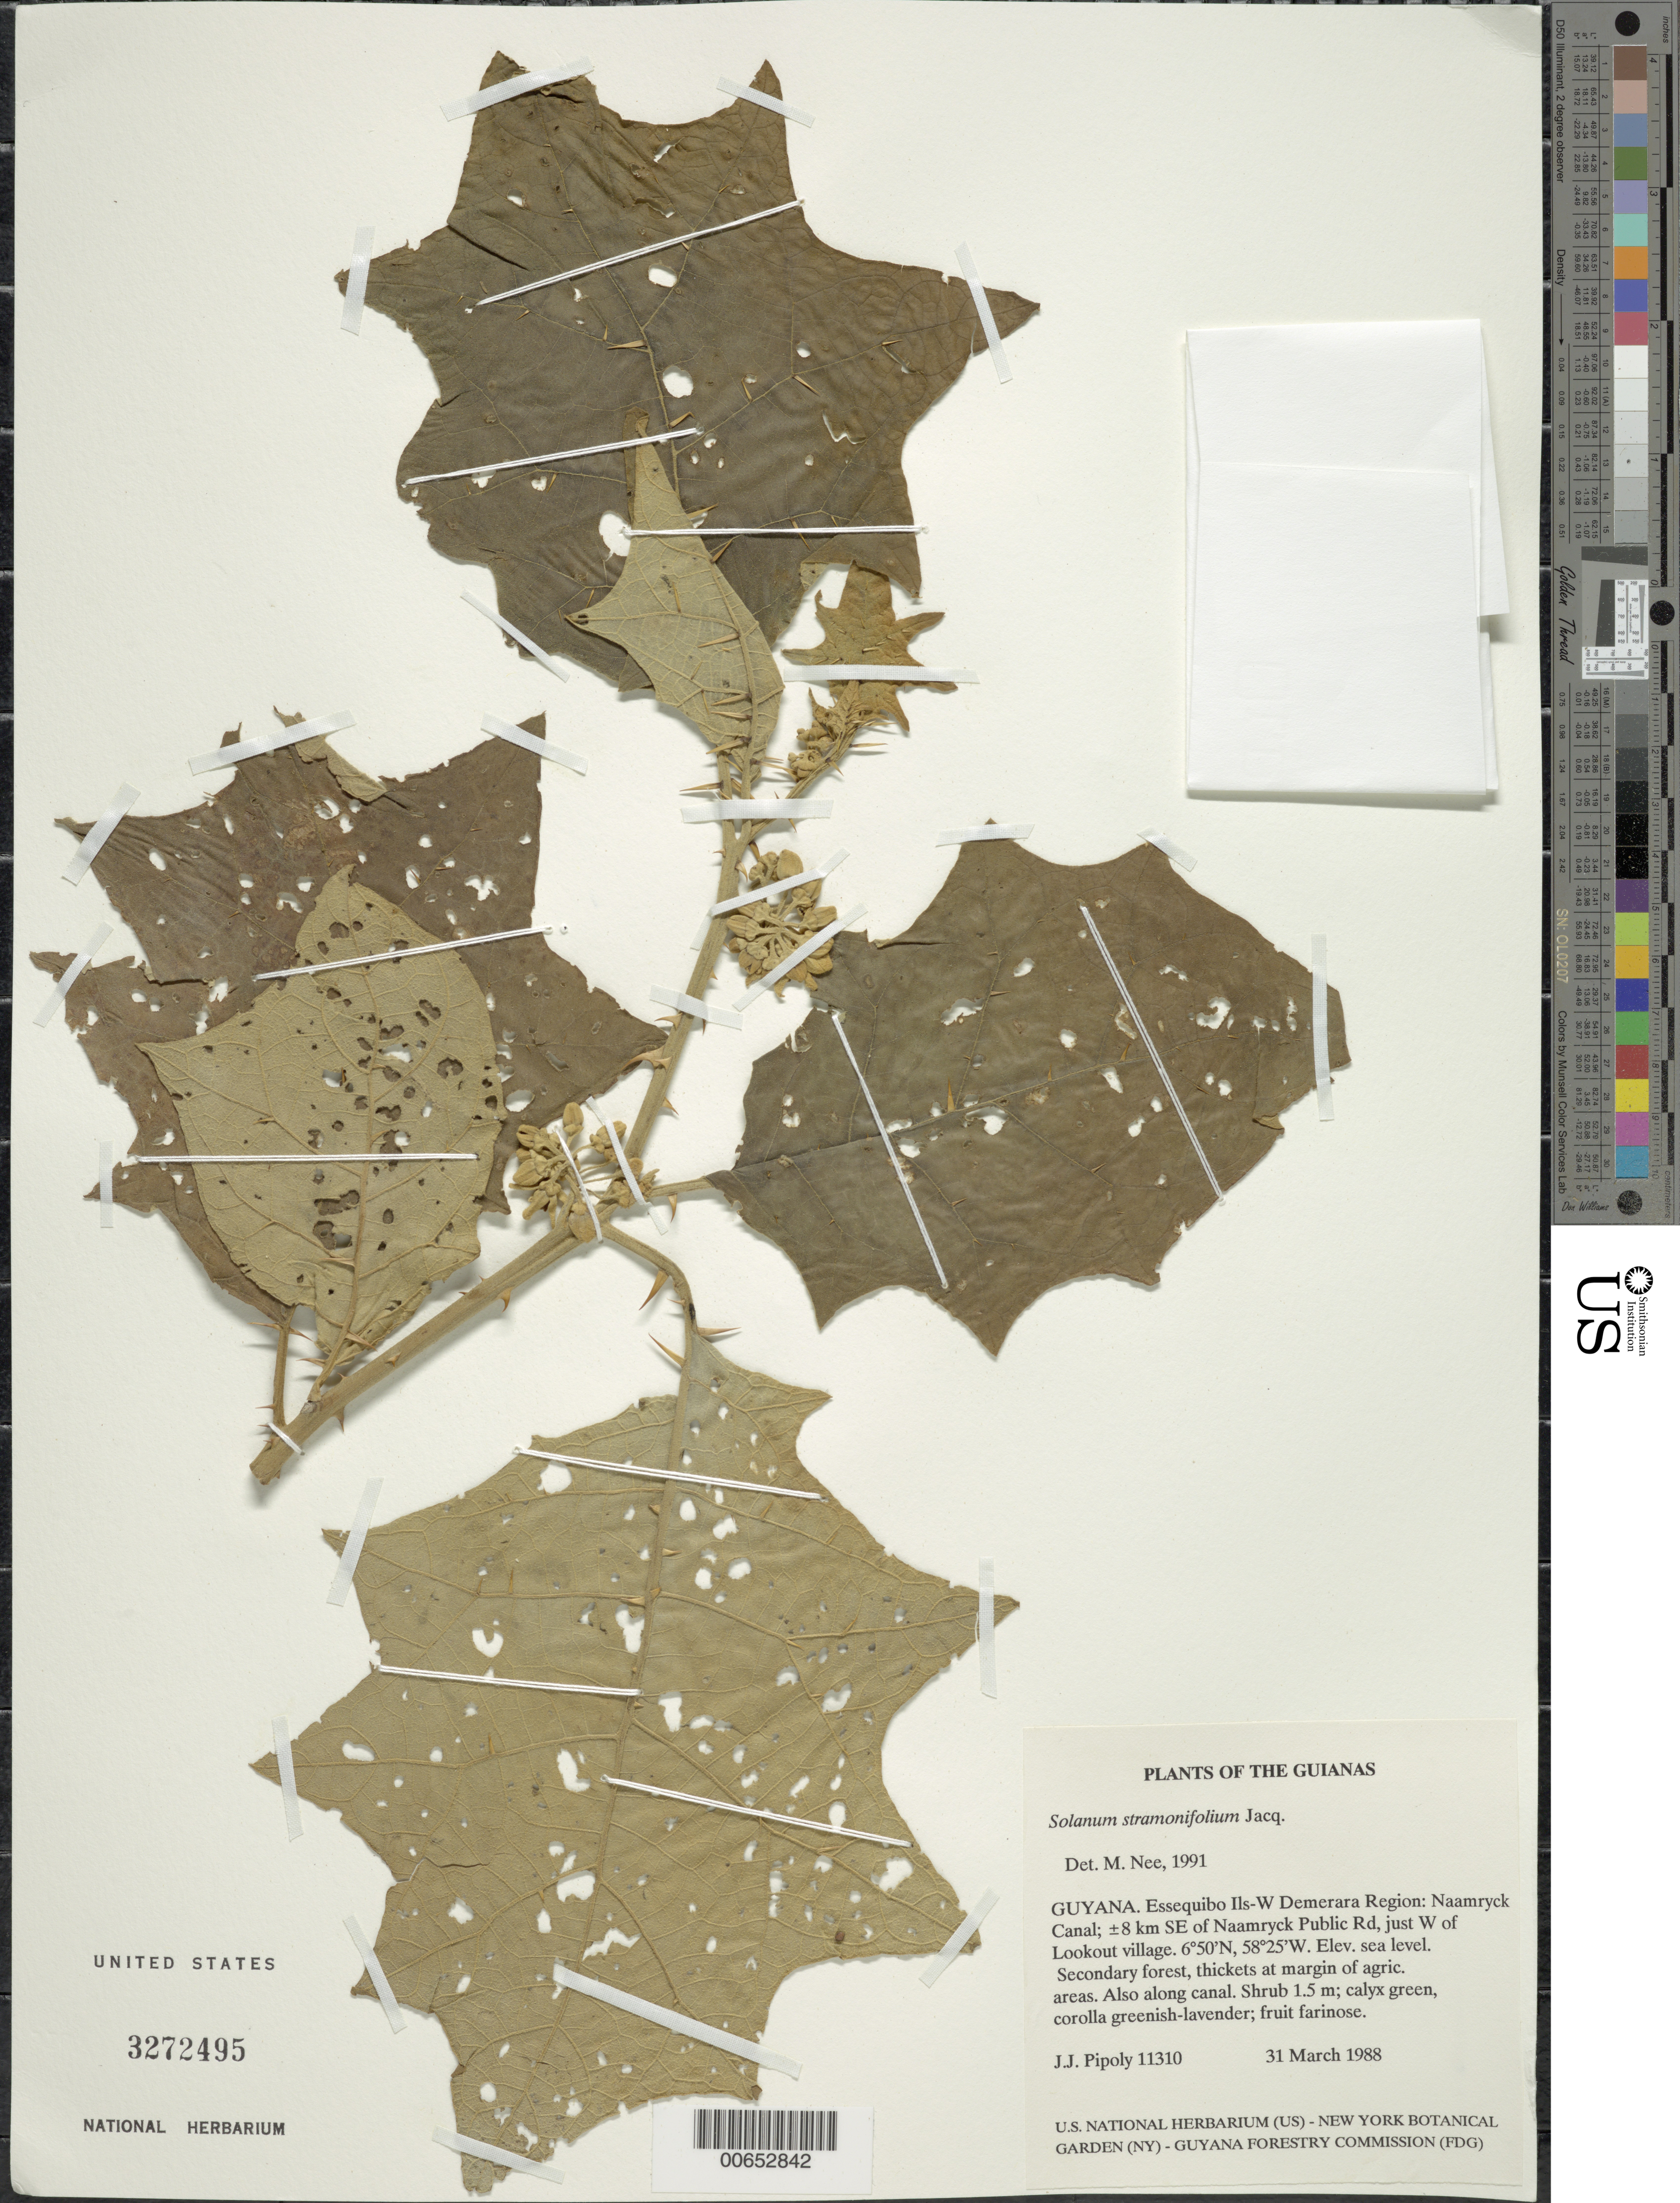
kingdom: Plantae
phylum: Tracheophyta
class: Magnoliopsida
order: Solanales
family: Solanaceae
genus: Solanum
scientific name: Solanum stramoniifolium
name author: Jacq.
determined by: Nee, Michael H.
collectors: J. J. Pipoly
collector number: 11310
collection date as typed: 3 Mar 1987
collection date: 1987-03-03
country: Guyana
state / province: Essequibo Isl-W. Demerara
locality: Naamryck Canal; ±8 km SE of Naamryck Public Rd, just W of Lookout village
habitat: Secondary forest, thickets at margin of agric. areas. Also along canal.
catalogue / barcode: US 3272495